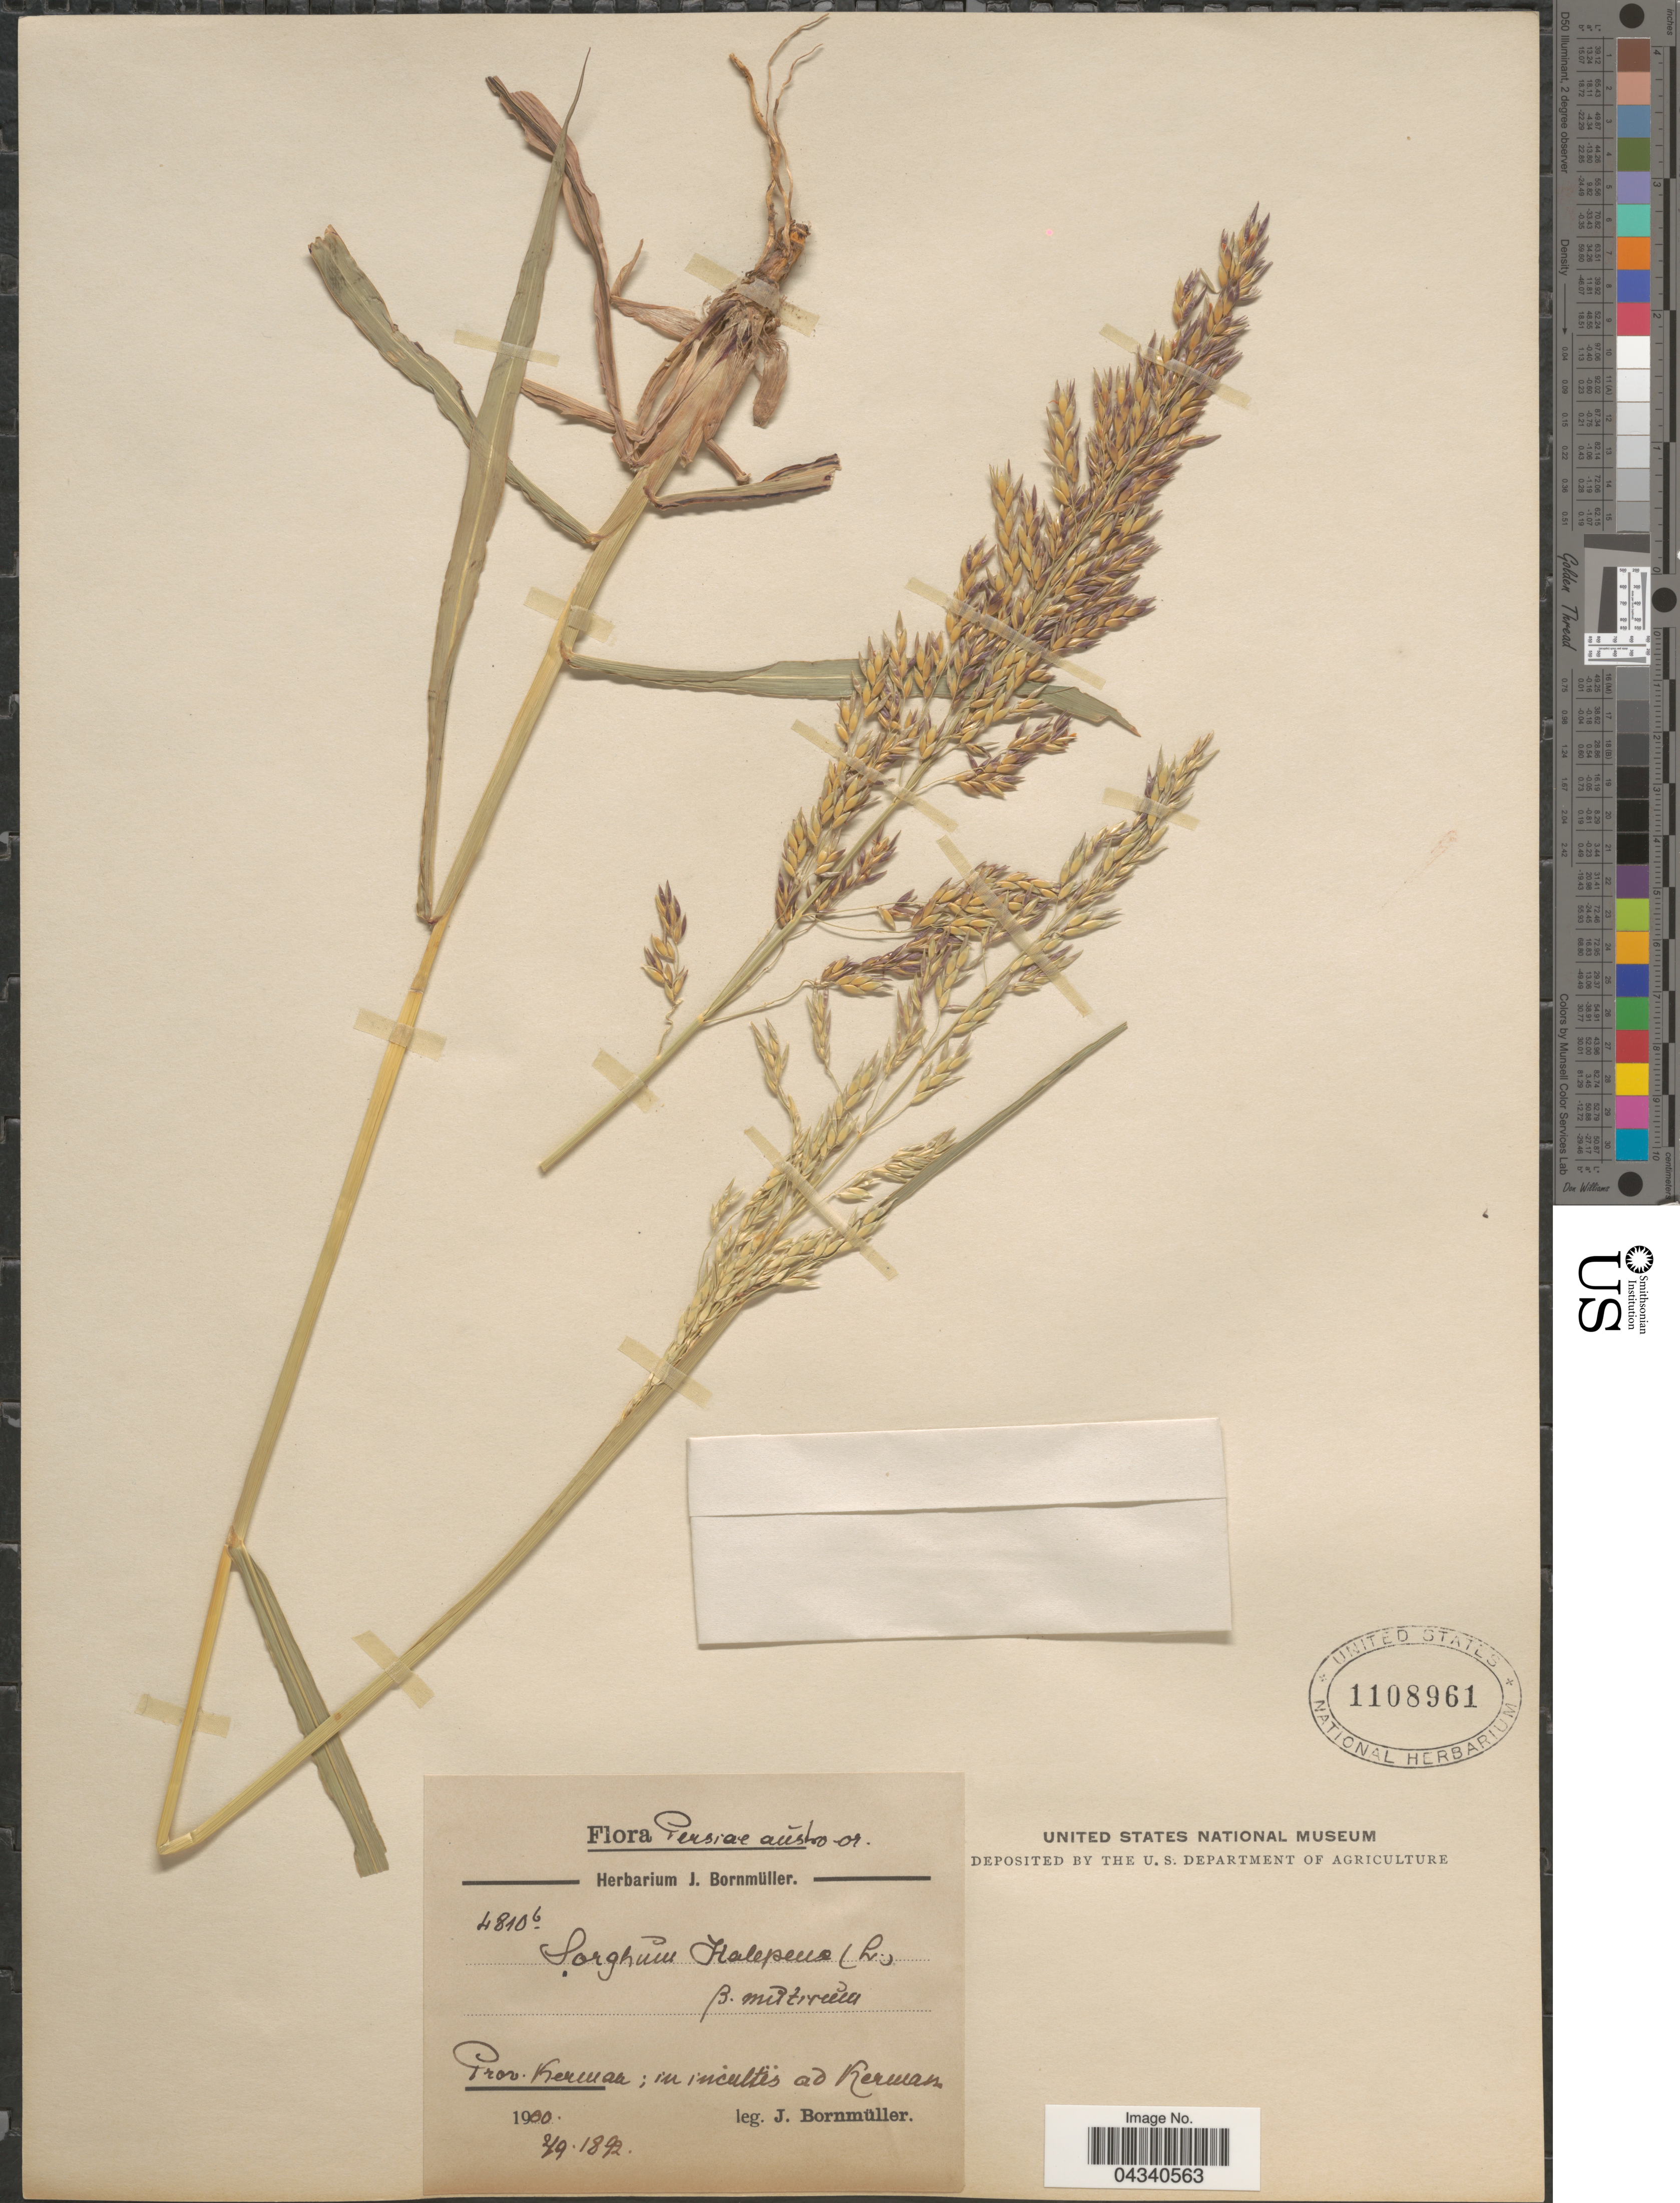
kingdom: Plantae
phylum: Tracheophyta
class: Liliopsida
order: Poales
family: Poaceae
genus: Sorghum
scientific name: Sorghum halepense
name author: (L.) Pers.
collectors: J. Bornmüller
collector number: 4810b*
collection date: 1892-09-02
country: Iran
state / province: Kerman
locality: Persiae aŭstro-or. In incultis ad Kerman.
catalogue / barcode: US 1108961